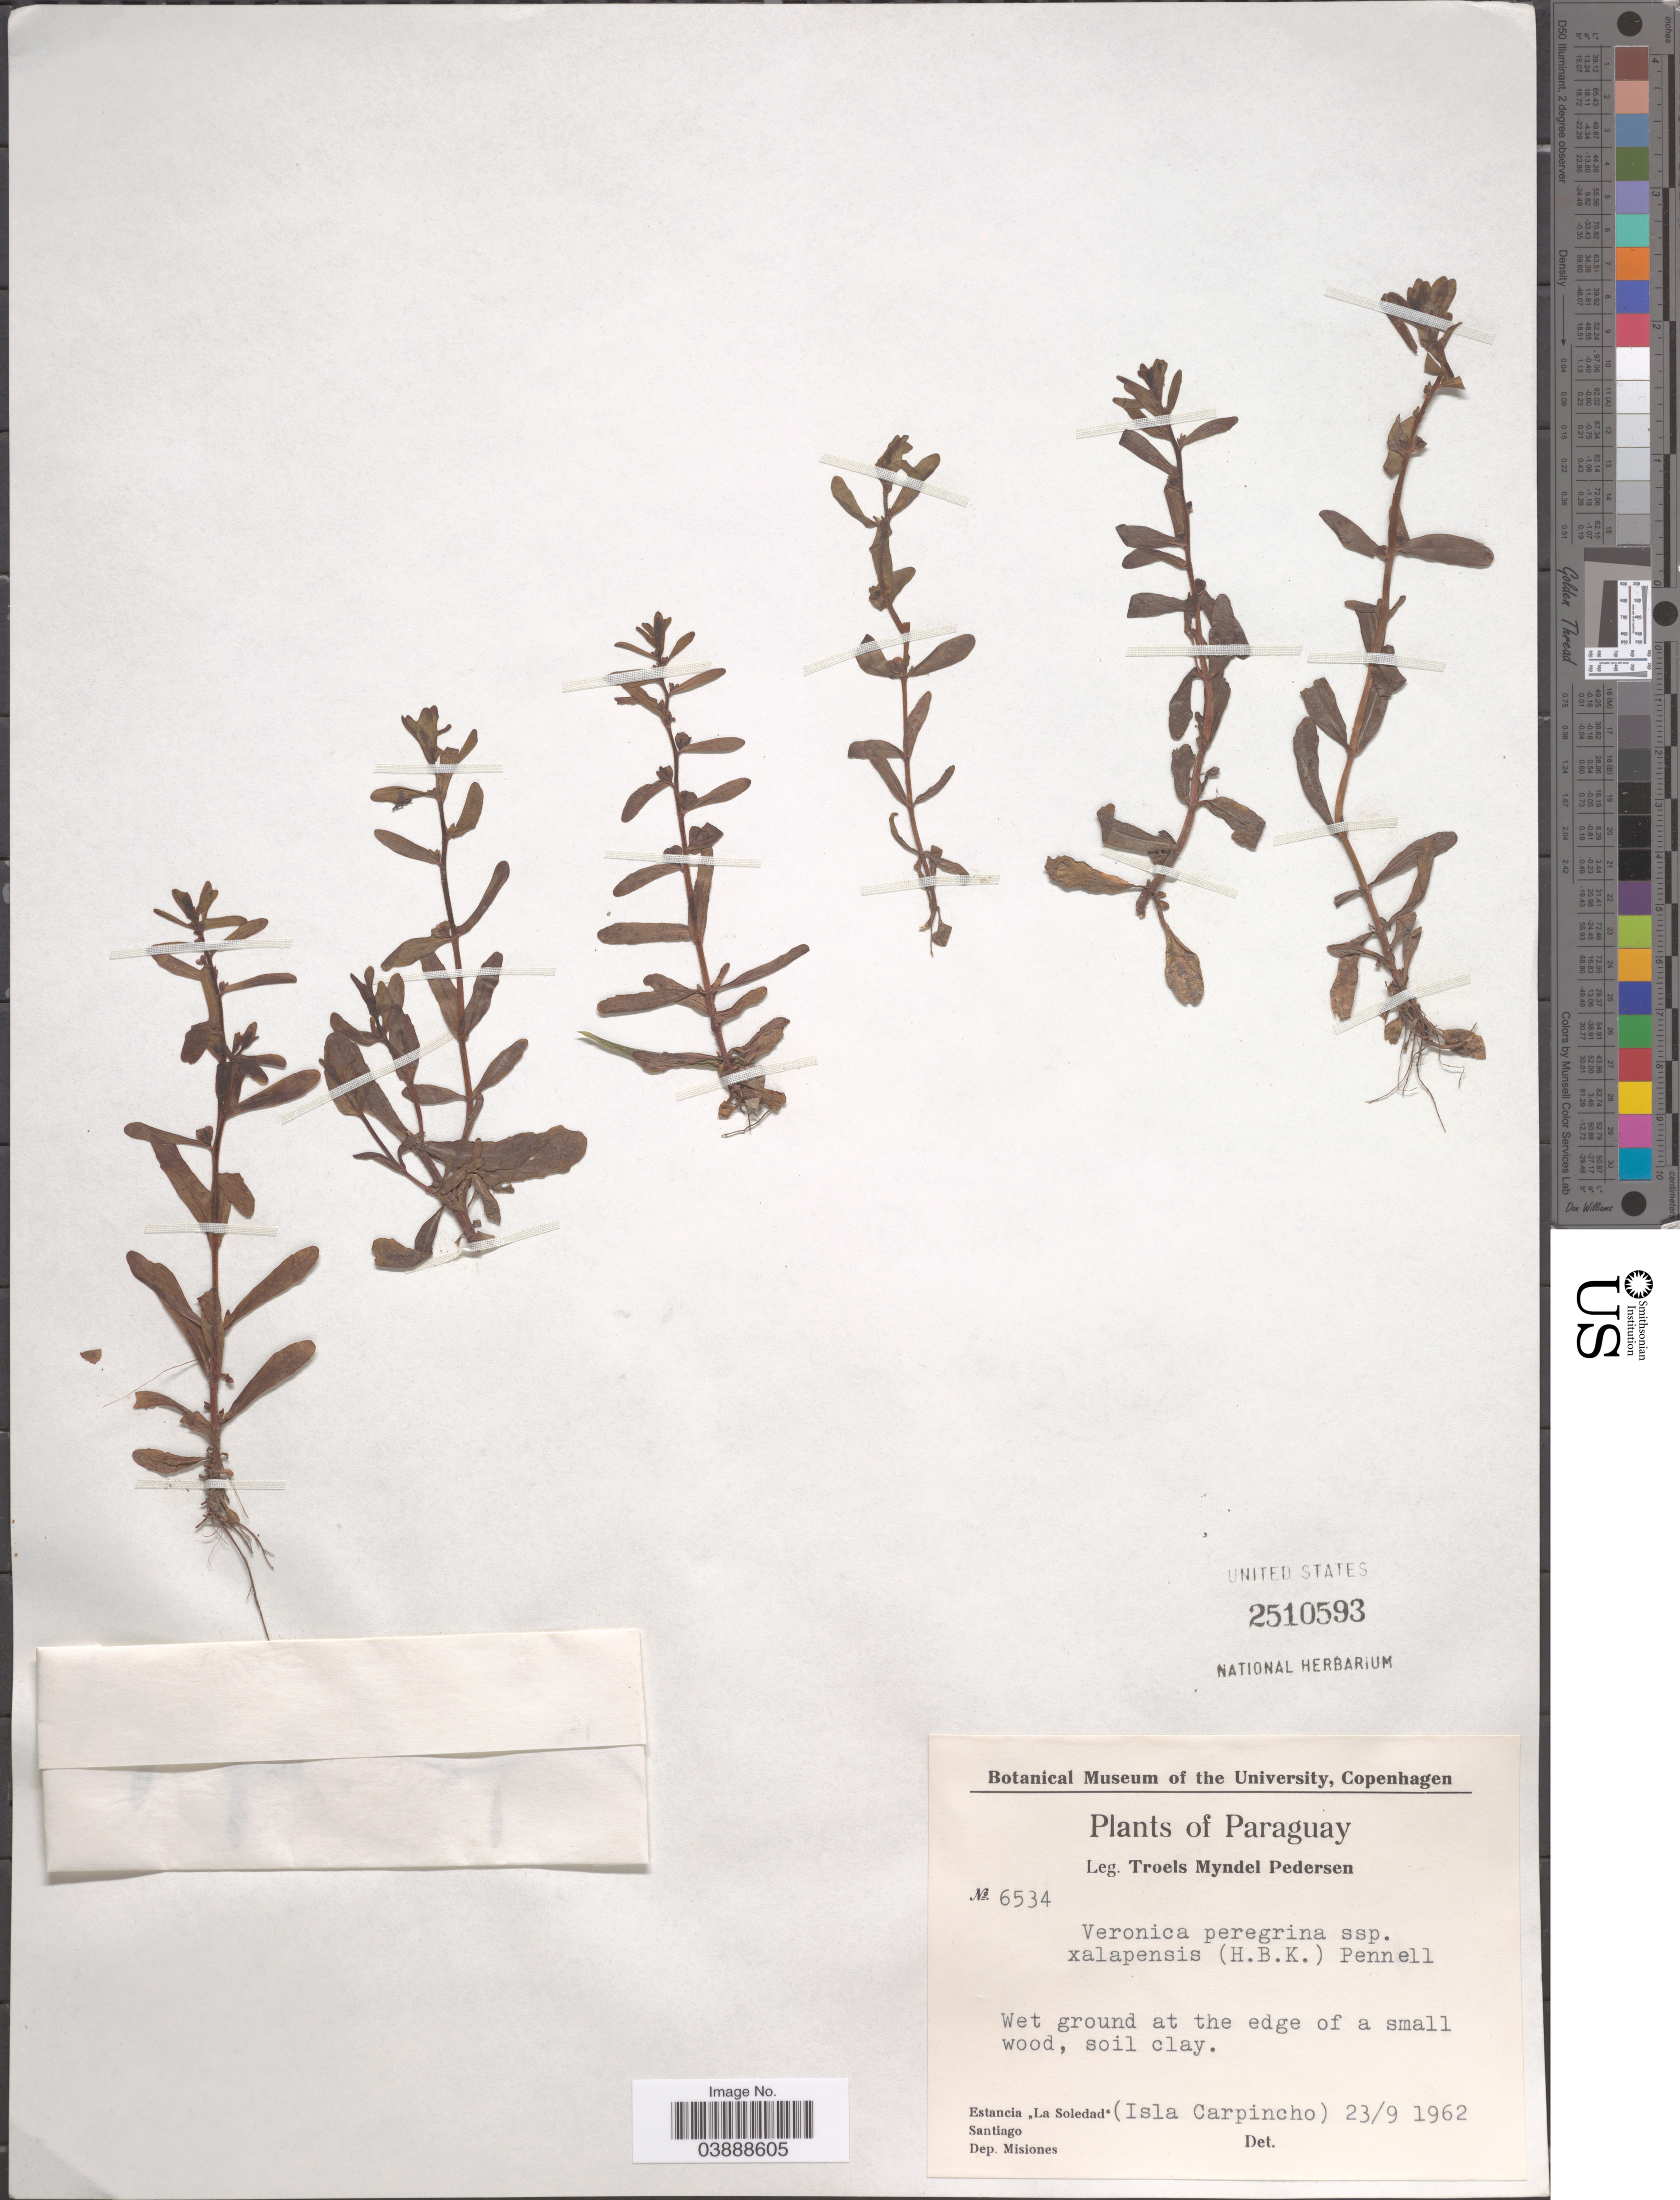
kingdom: Plantae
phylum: Tracheophyta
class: Magnoliopsida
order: Lamiales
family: Plantaginaceae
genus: Veronica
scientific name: Veronica peregrina var. xalapensis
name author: Kunth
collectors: T. Pederson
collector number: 6534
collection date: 1962-09-23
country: Paraguay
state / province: Misiones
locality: Estancia "La Soledad" (Isla Carpincho). Santiago. Dep. Misiones.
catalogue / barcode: US 2510593